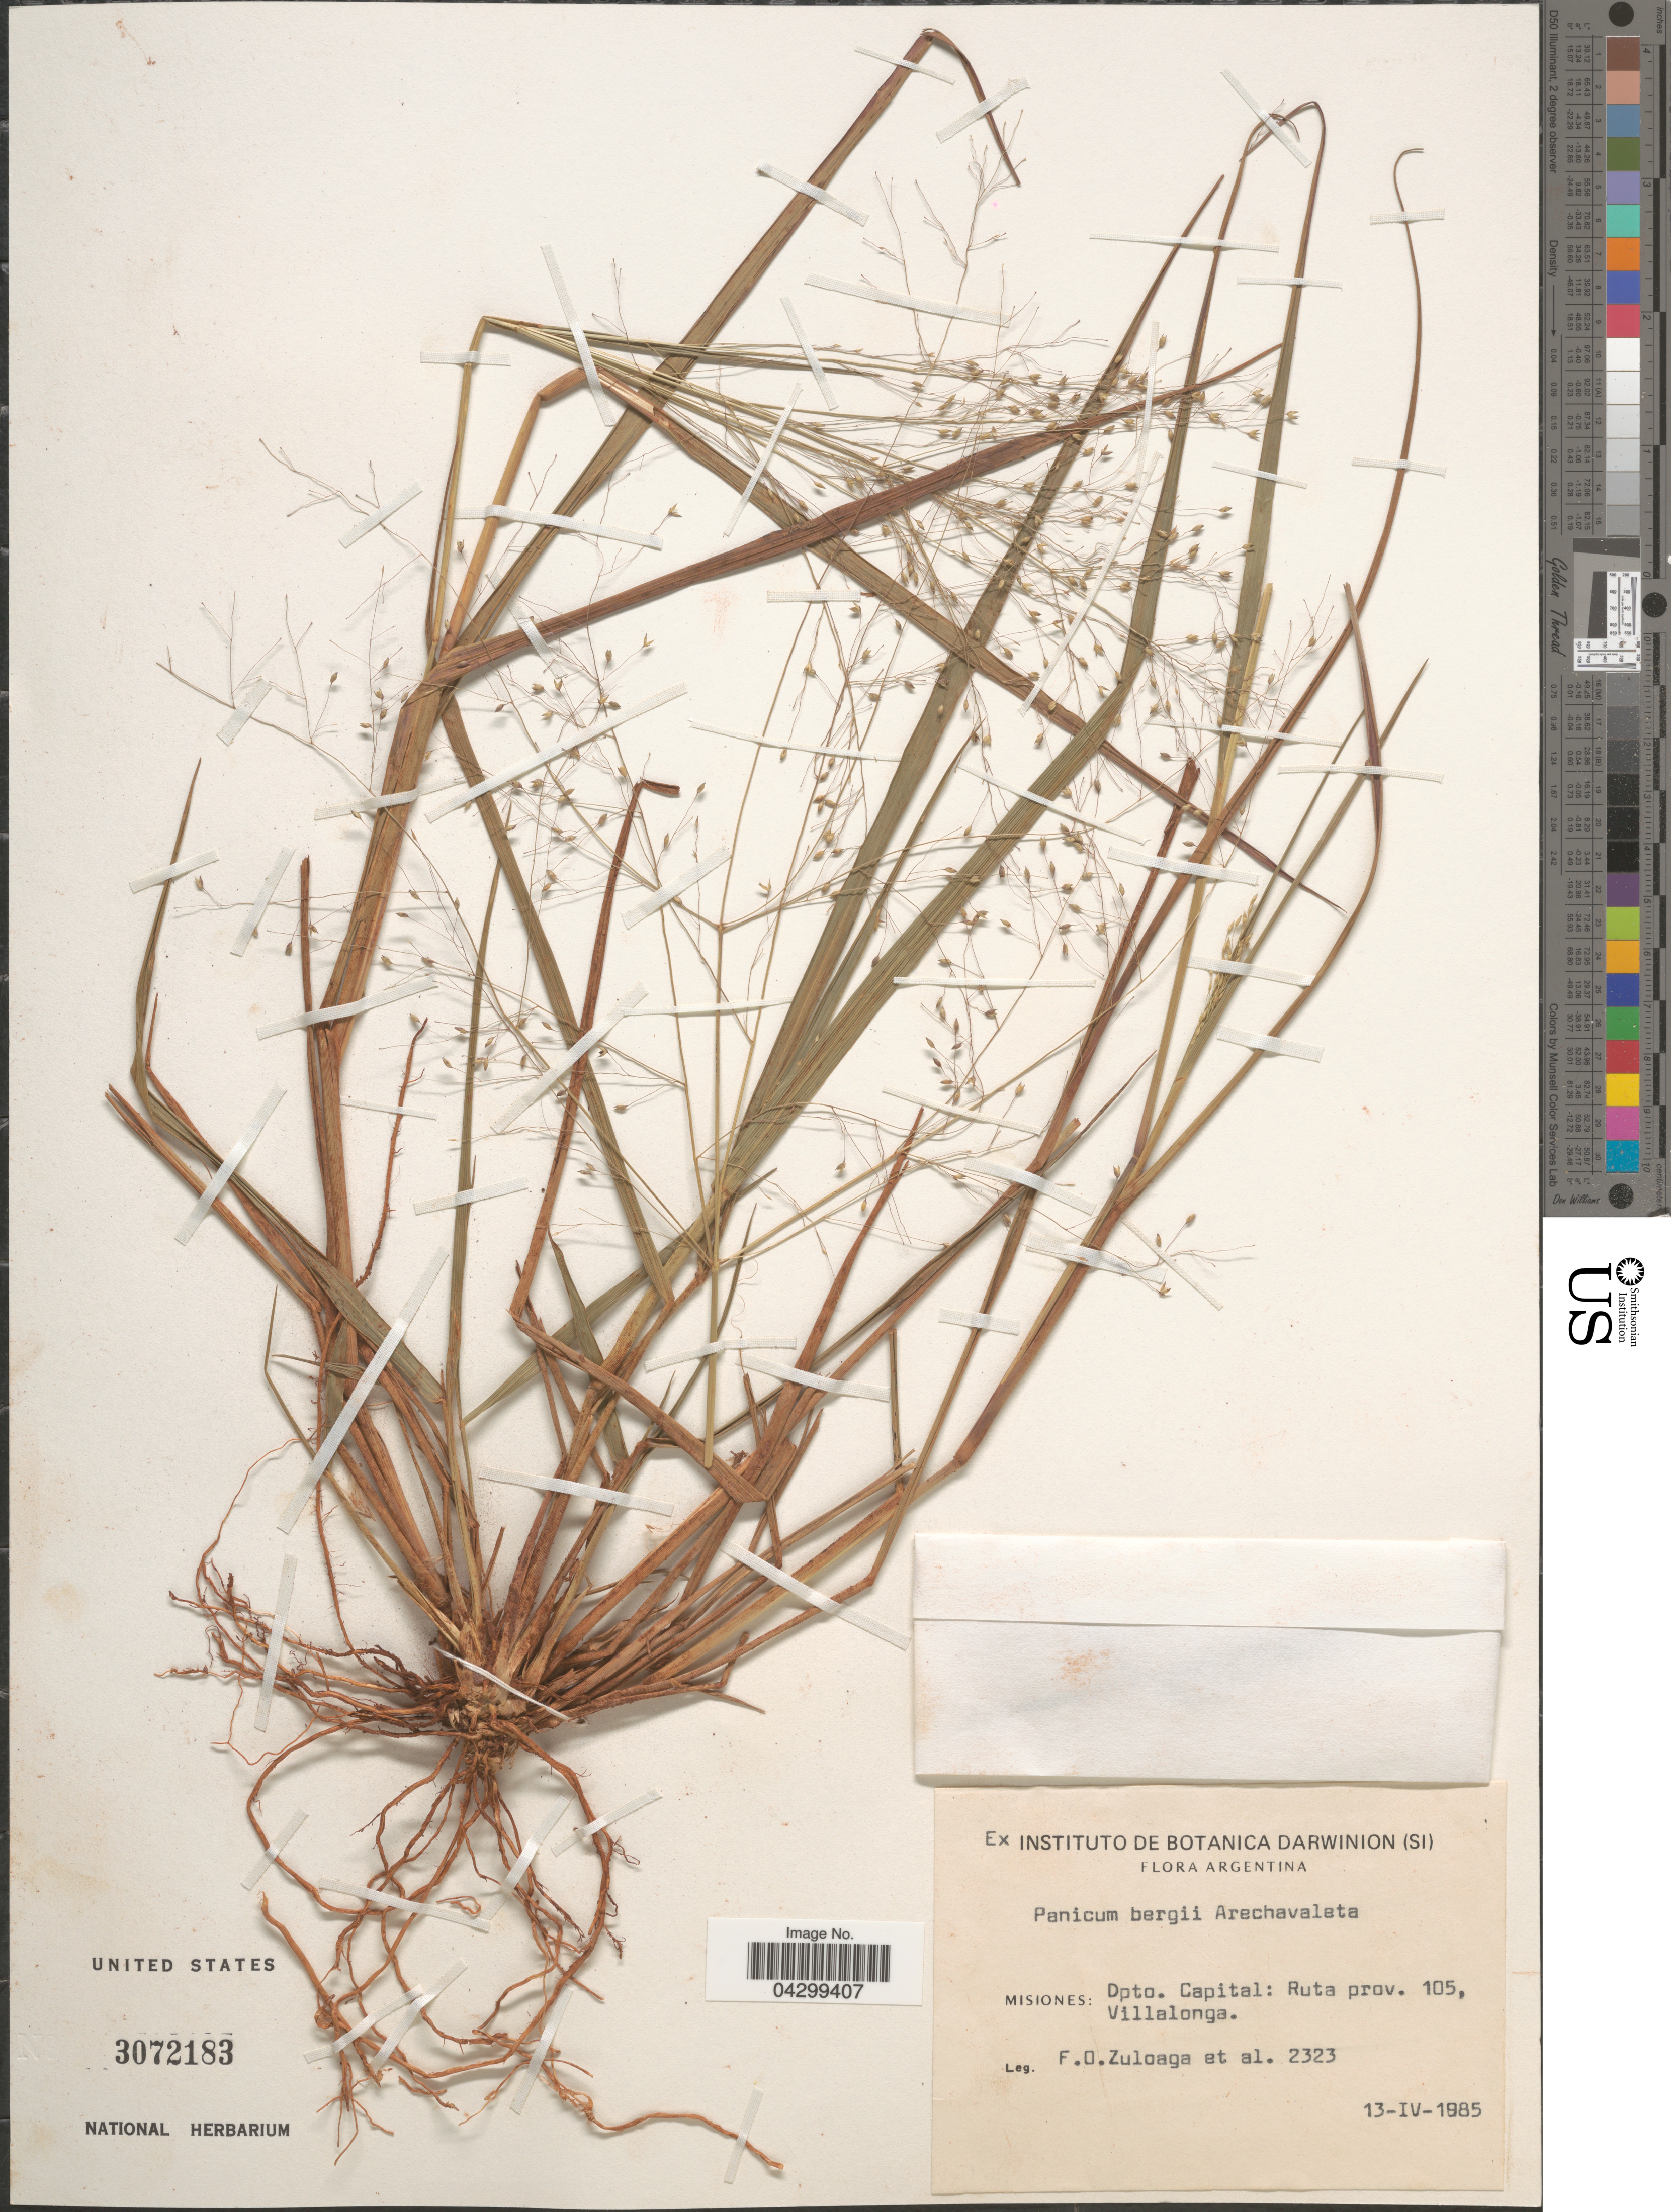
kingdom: Plantae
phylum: Tracheophyta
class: Liliopsida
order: Poales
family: Poaceae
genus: Panicum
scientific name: Panicum bergii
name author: Arechav.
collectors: F. O. Zuloaga & et al.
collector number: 2323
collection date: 1985-04-13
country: Argentina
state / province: Misiones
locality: Dpto. Capital: Ruta prov. 105, Villalonga.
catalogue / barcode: US 3072183